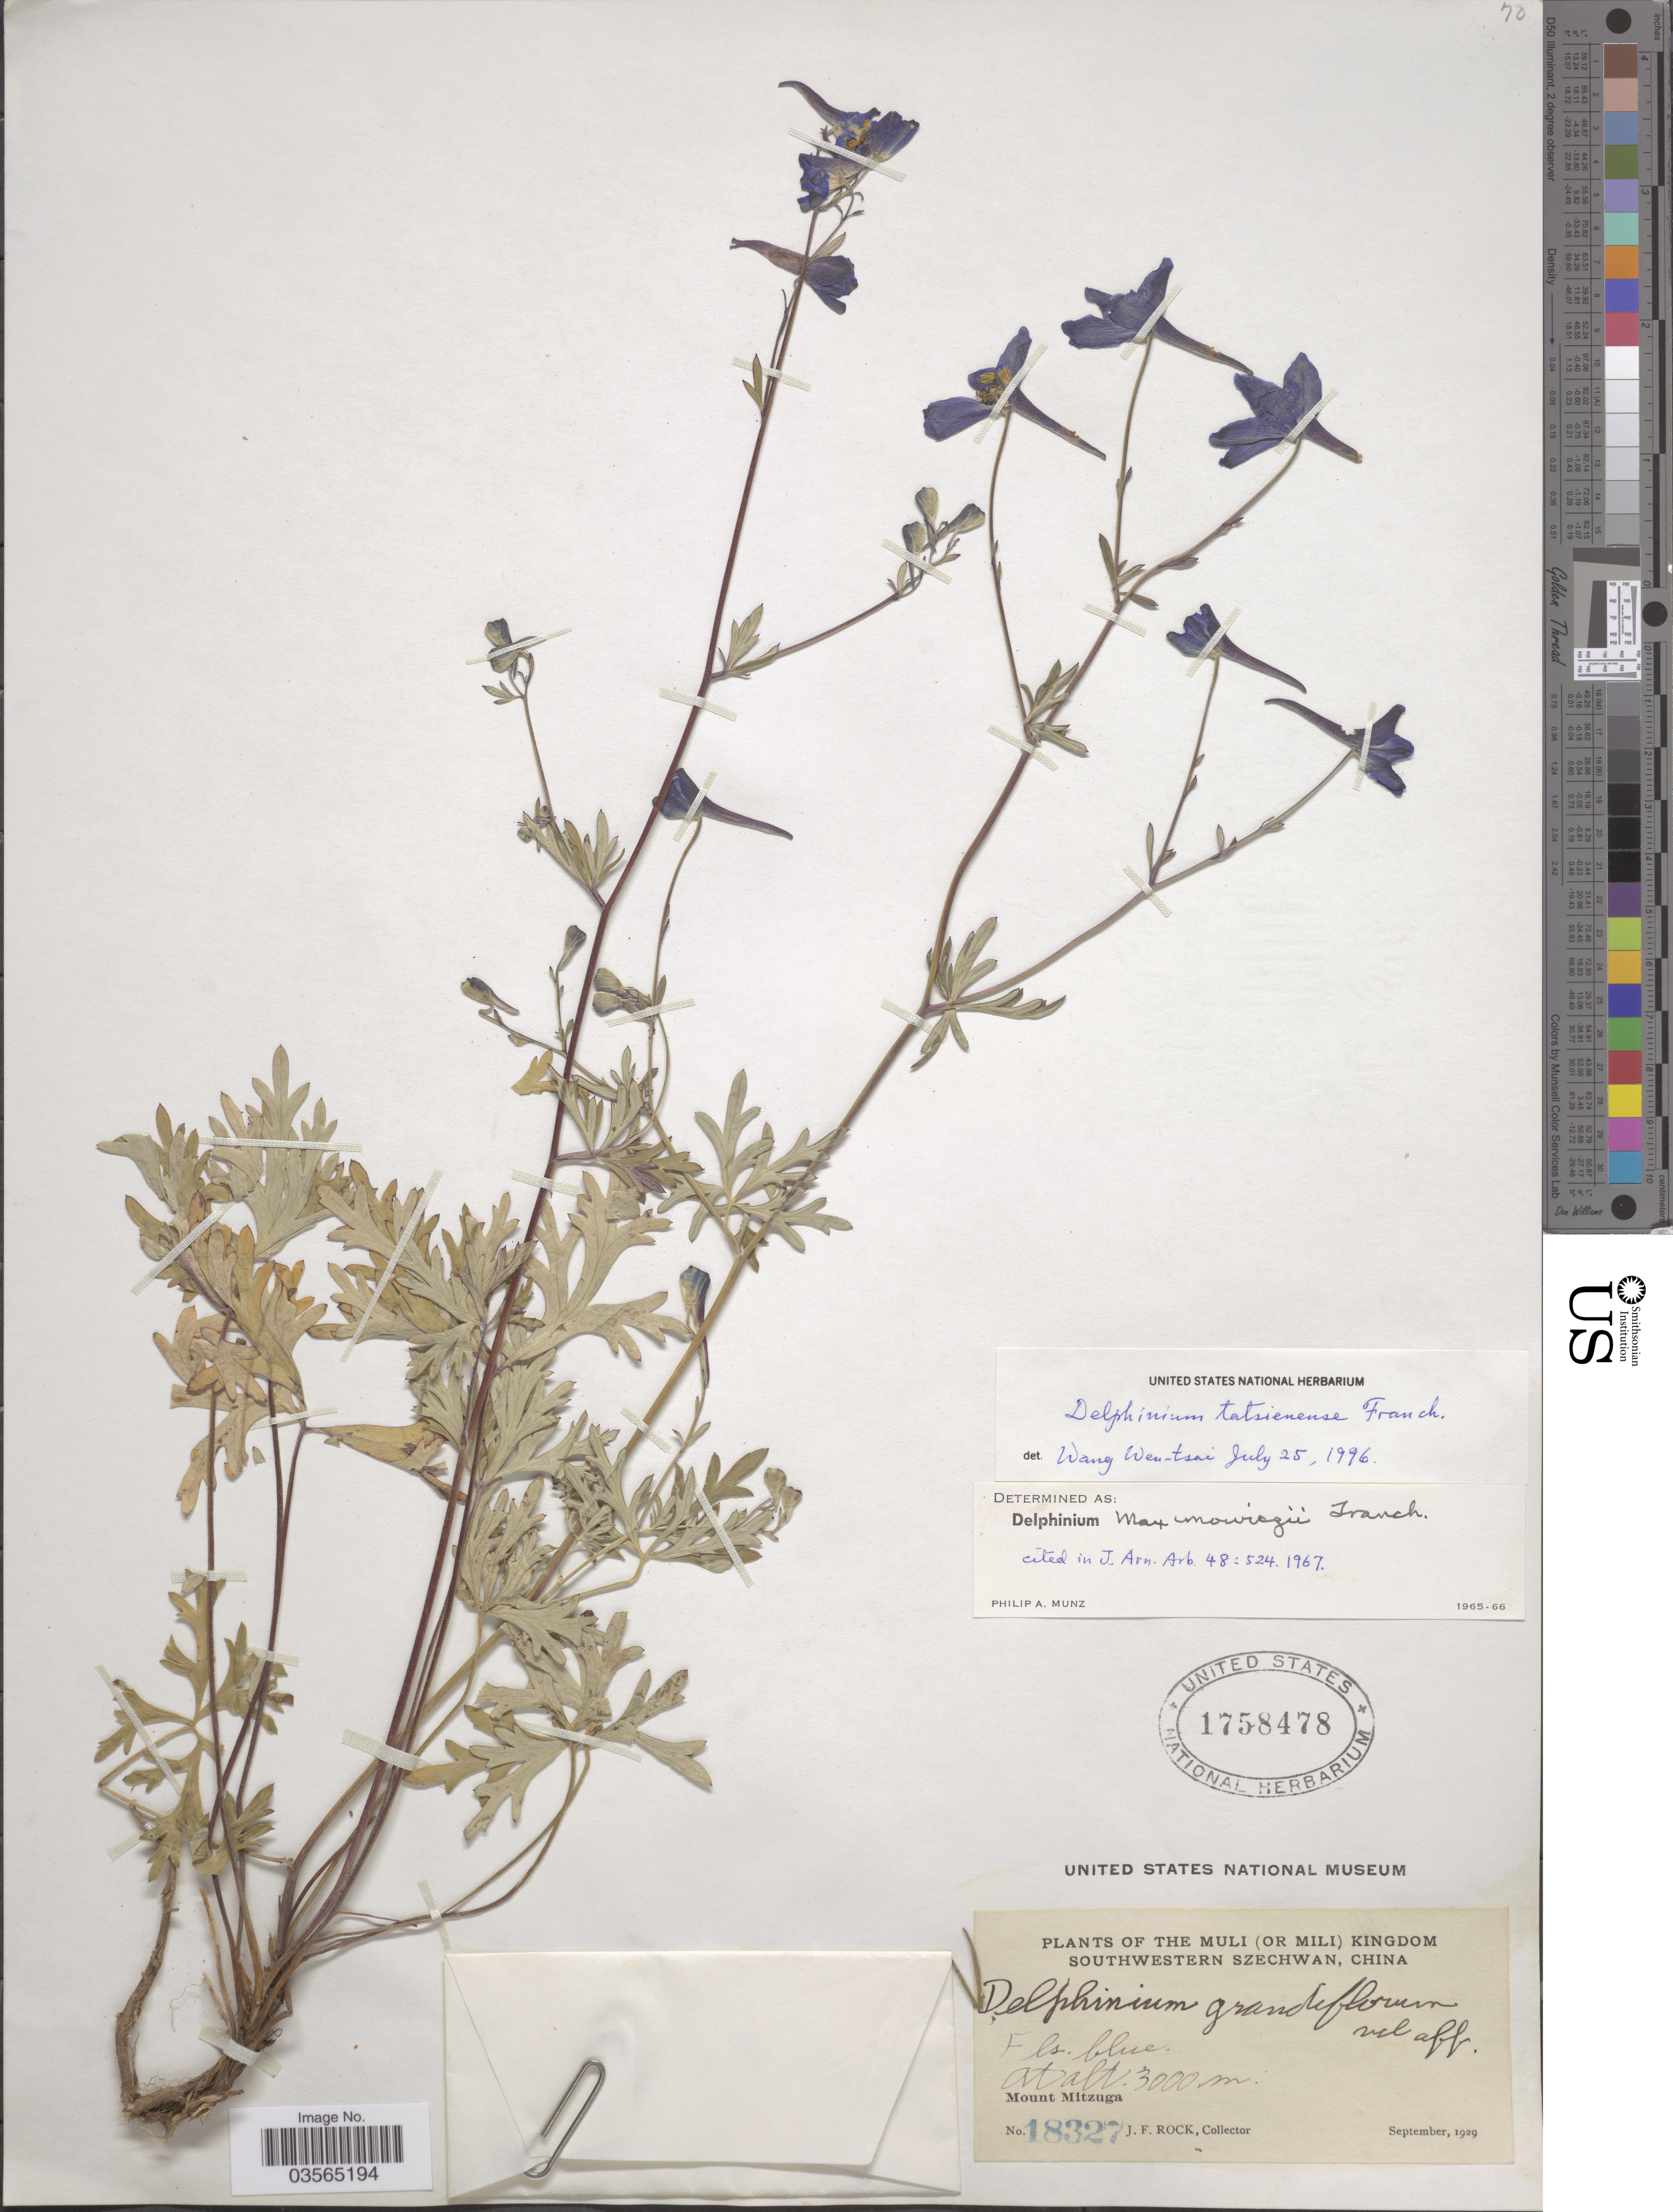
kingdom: Plantae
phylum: Tracheophyta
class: Magnoliopsida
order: Ranunculales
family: Ranunculaceae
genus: Delphinium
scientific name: Delphinium tatsienense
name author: Franch.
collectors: J. Rock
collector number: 18327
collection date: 1929-09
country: China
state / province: Sichuan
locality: The Muli (or Mili) Kingdom. Southwestern Szechwan. Mount Mitzuga.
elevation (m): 3000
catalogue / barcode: US 1758478